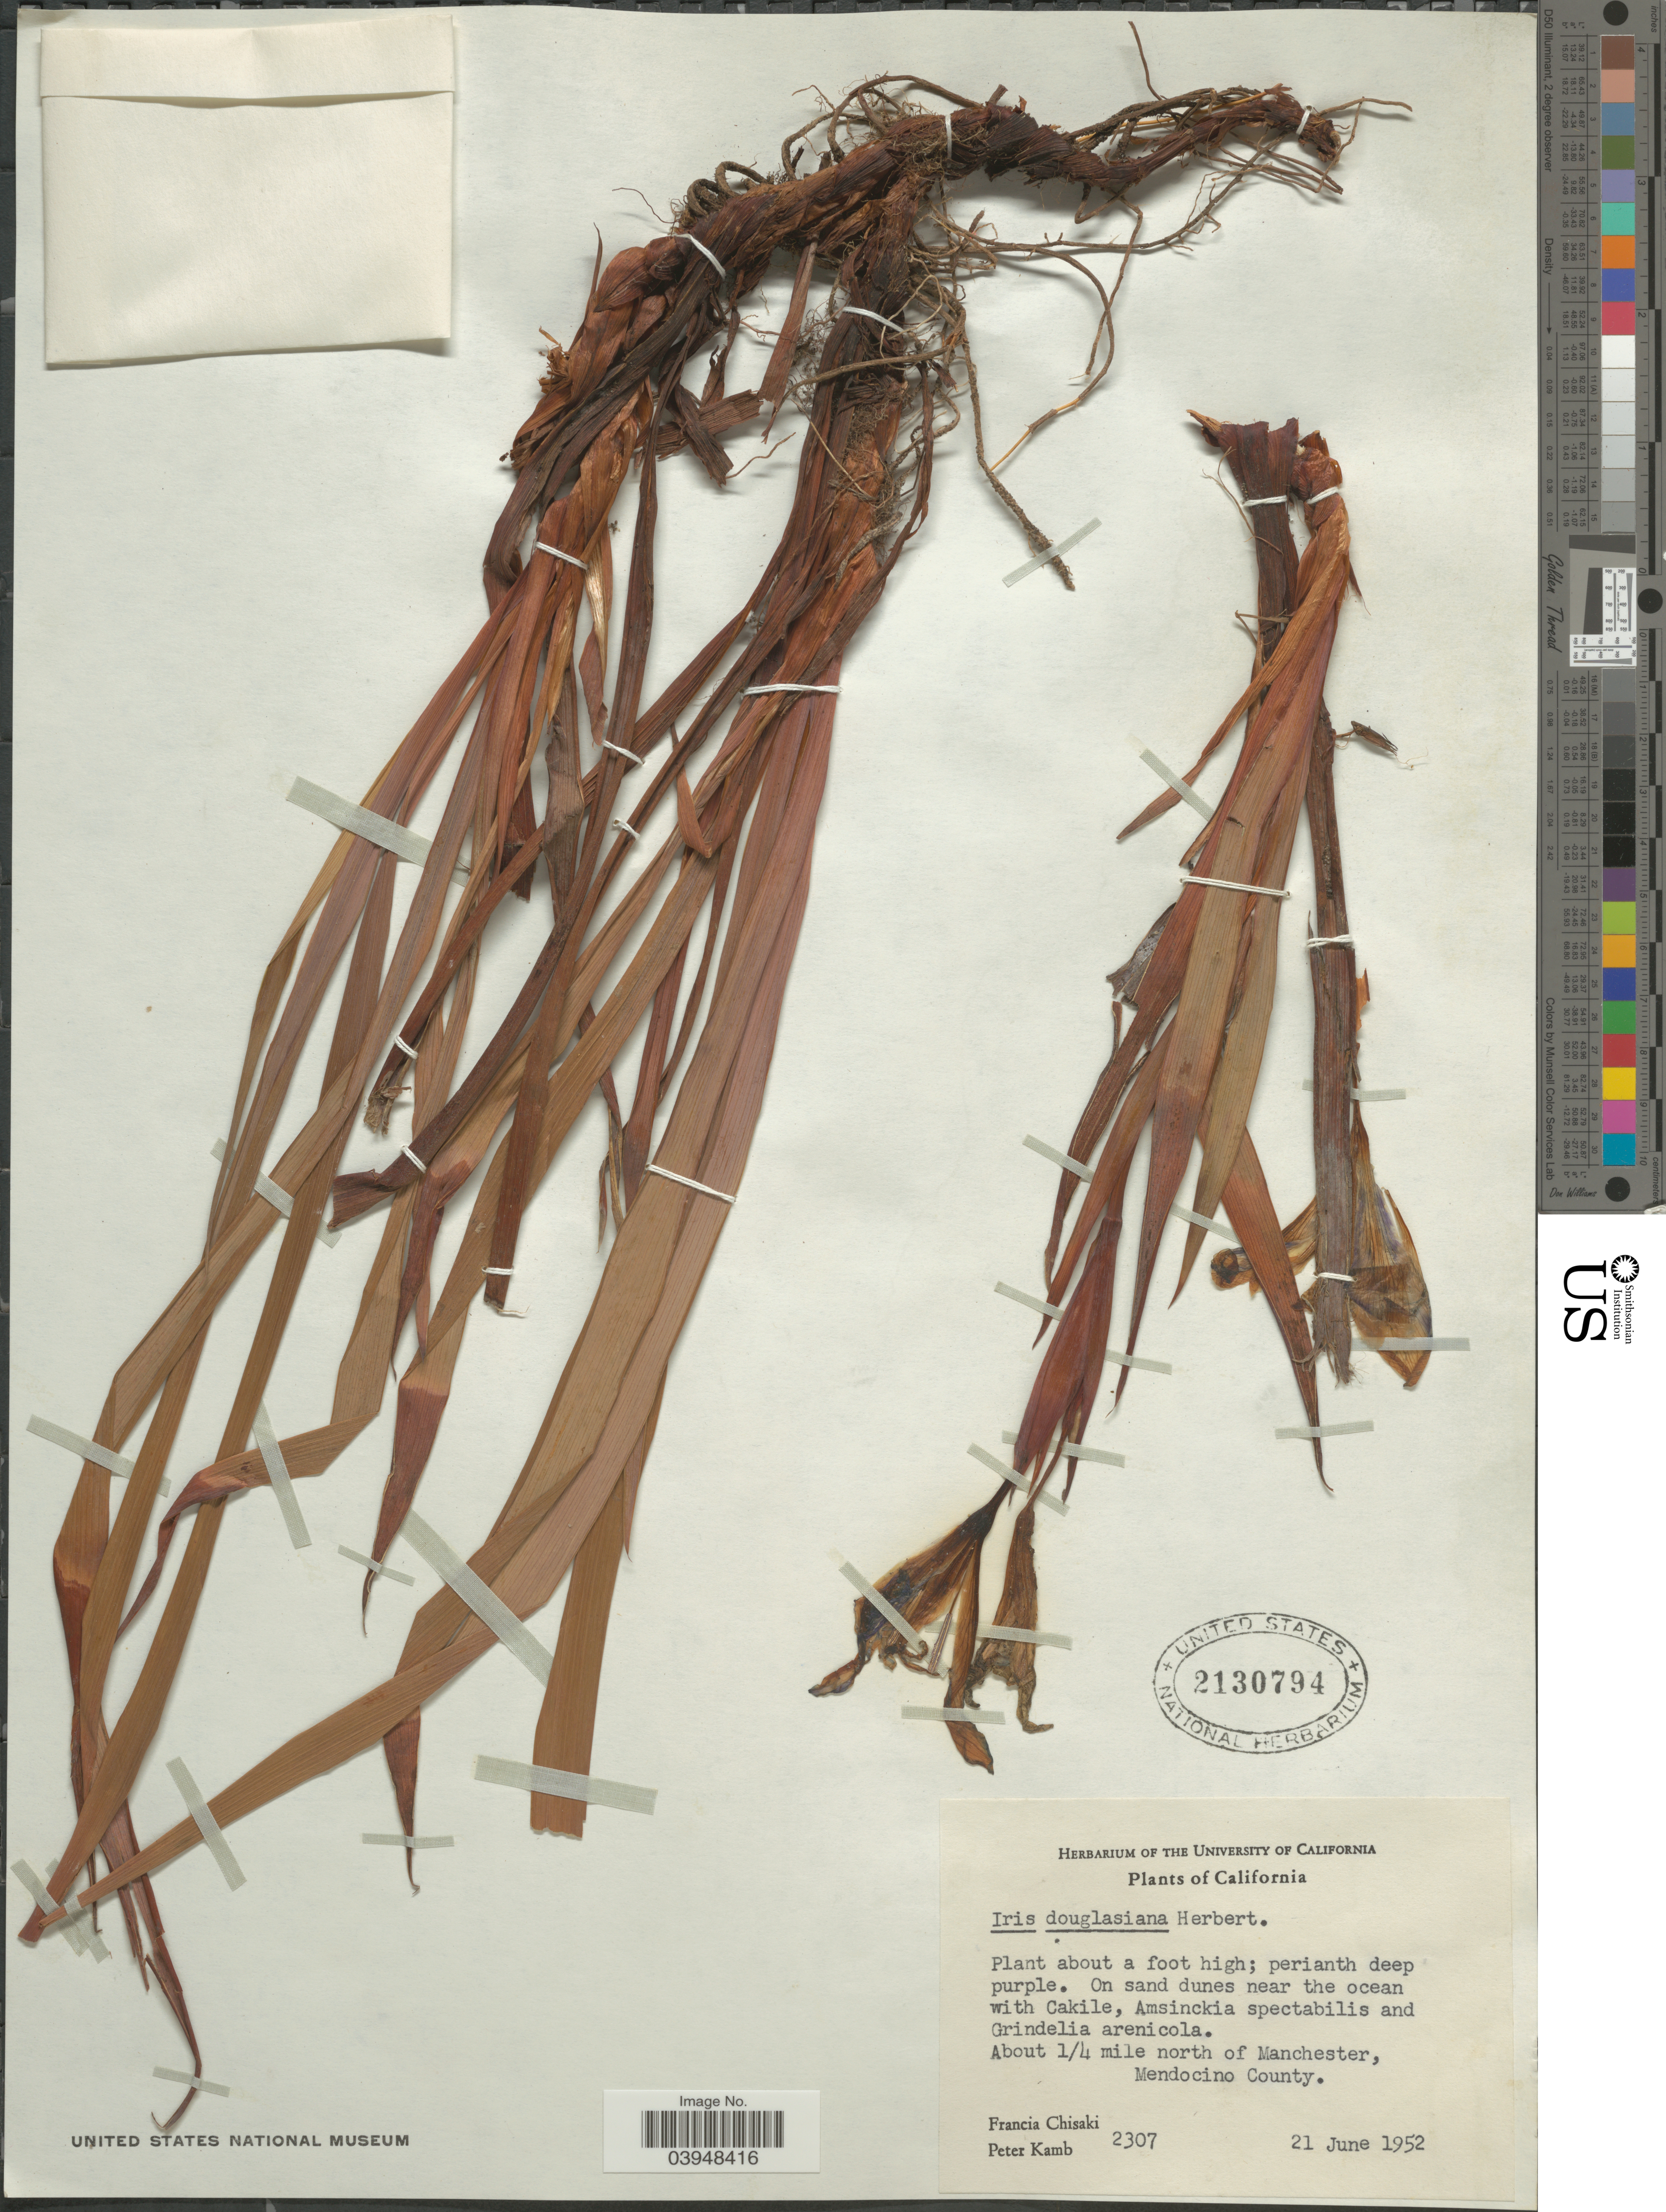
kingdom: Plantae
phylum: Tracheophyta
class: Liliopsida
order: Asparagales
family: Iridaceae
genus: Iris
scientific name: Iris douglasiana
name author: Herb.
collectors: F. Chisaki & P. Kamb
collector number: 2307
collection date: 1952-06-21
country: United States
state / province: California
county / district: Mendocino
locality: About 1/4 mile north of Manchester, Mendocino County.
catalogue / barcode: US 2130794